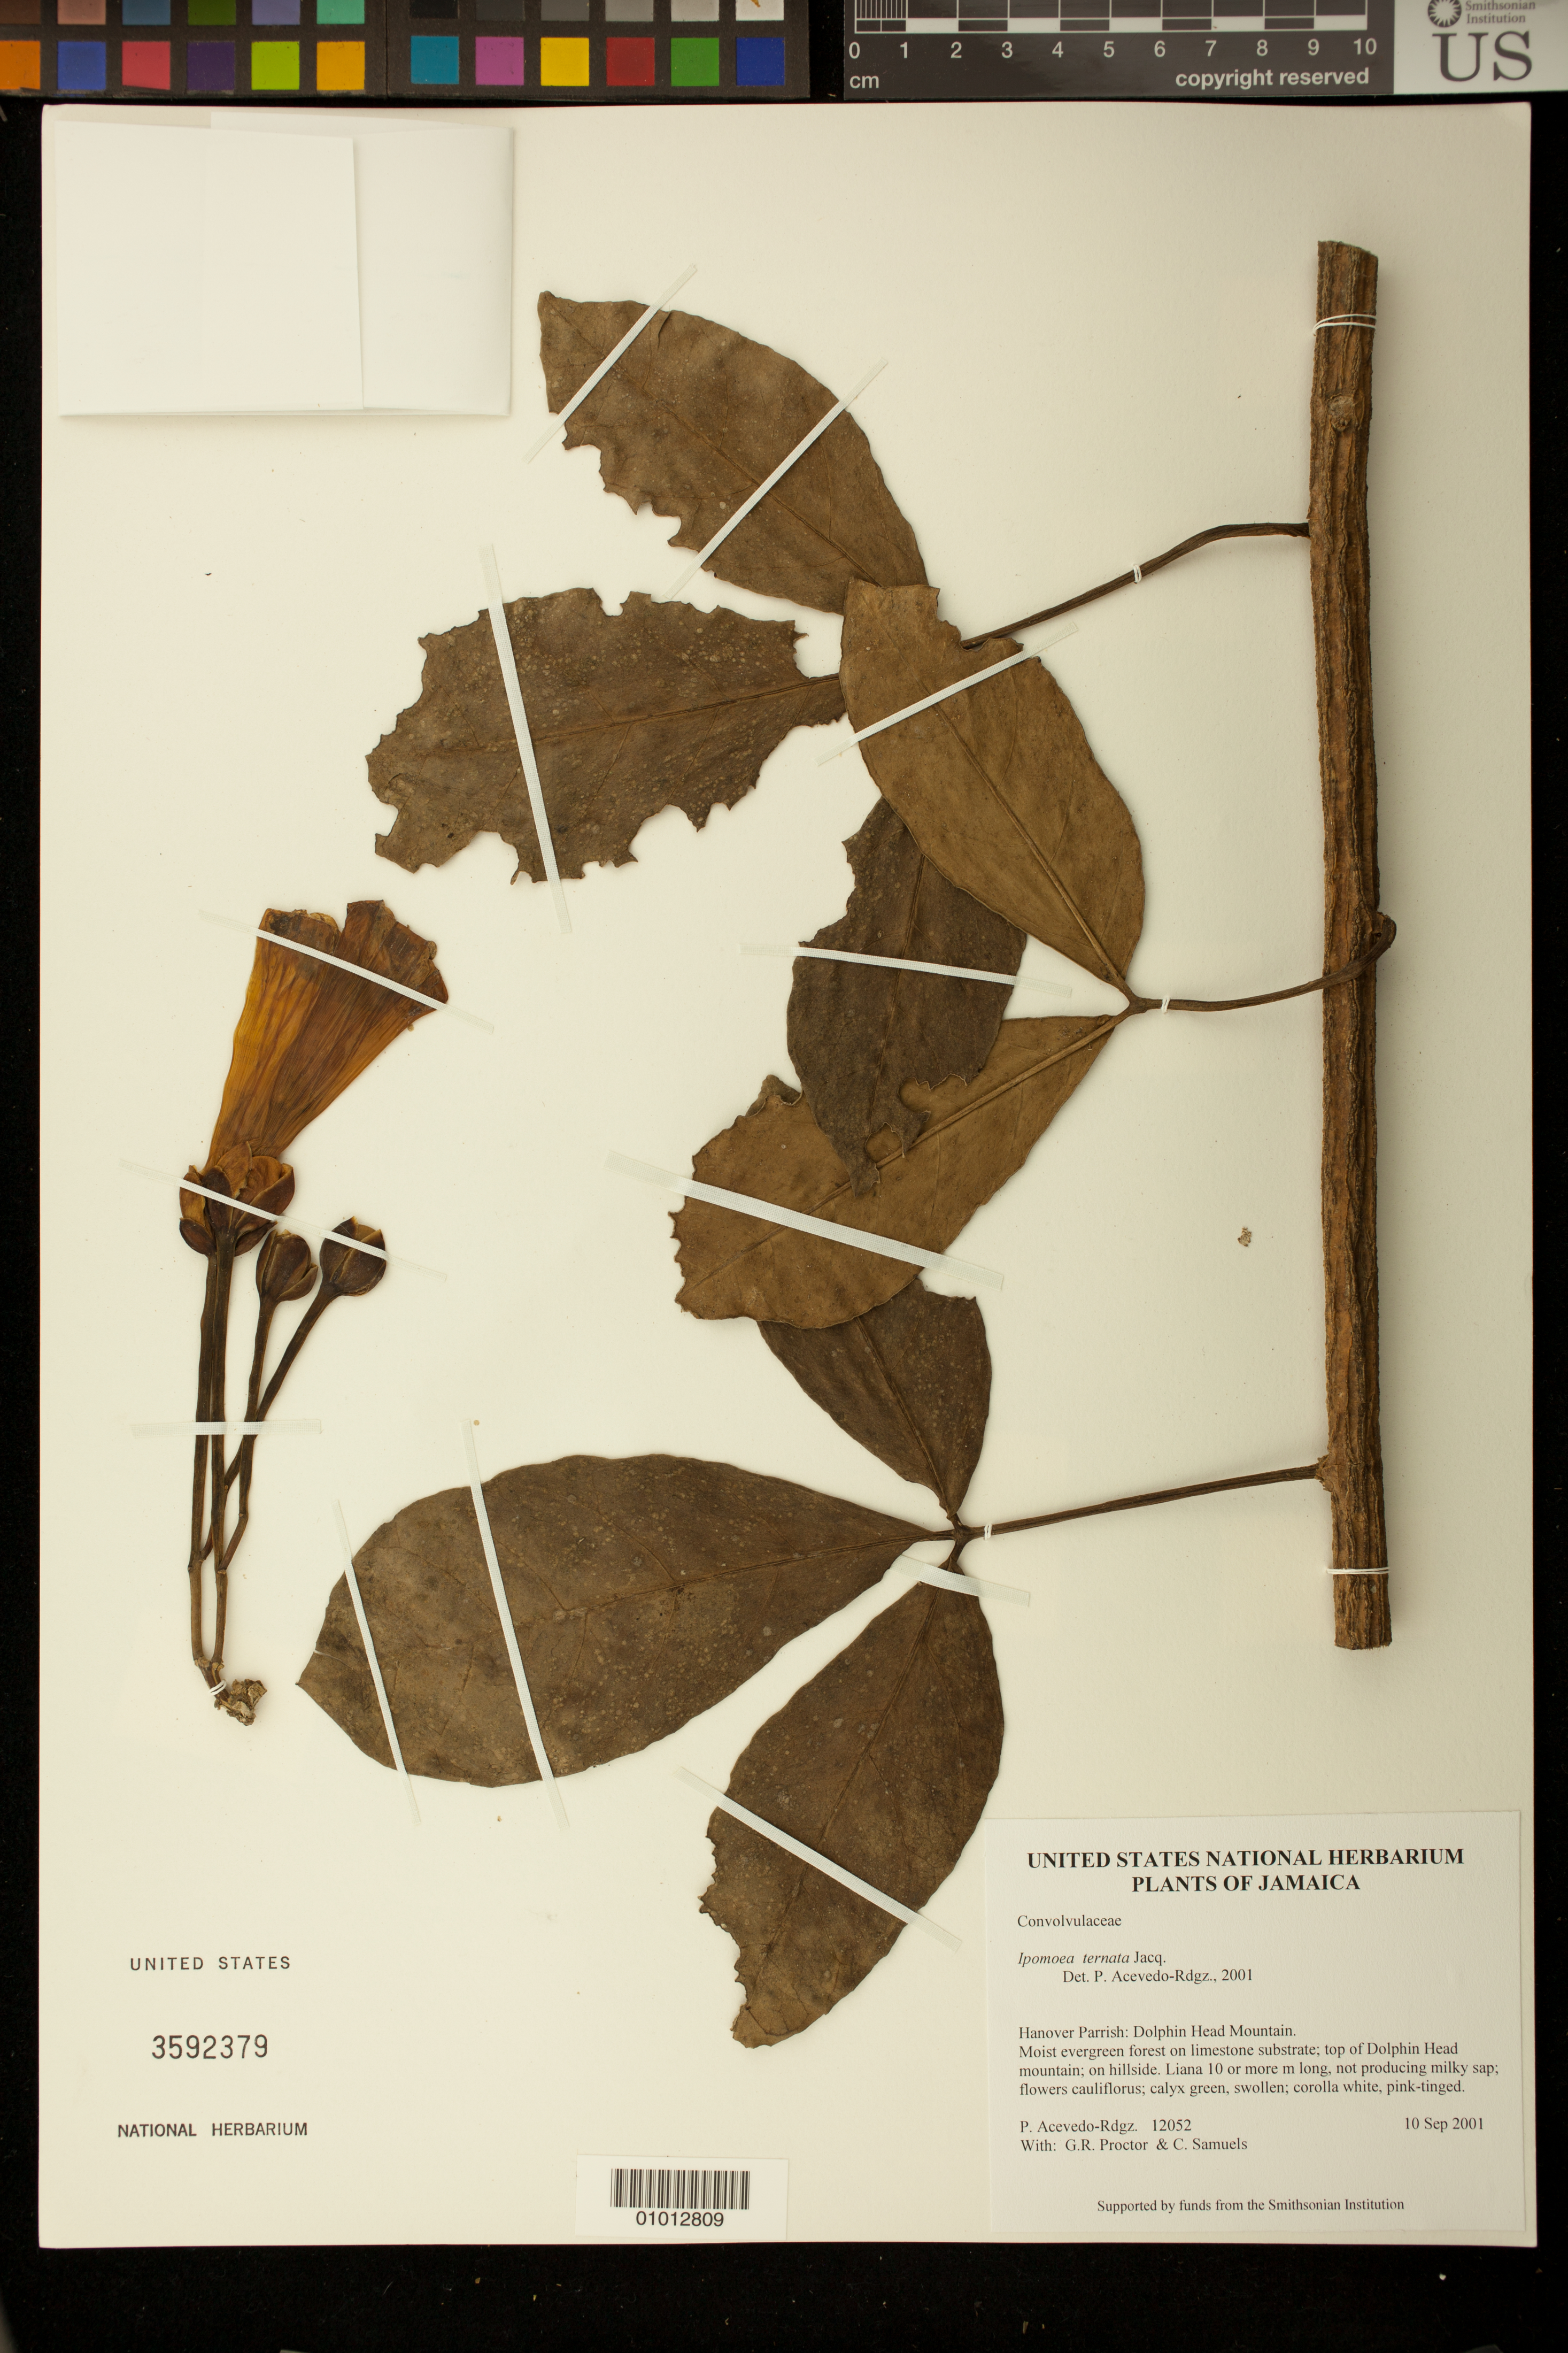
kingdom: Plantae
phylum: Tracheophyta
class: Magnoliopsida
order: Solanales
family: Convolvulaceae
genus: Ipomoea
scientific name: Ipomoea ternata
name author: Jacq.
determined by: Acevedo-Rodríguez, P., (BOT), Smithsonian Institution - National Museum of Natural History (UNITED STATES)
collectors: P. Acevedo-Rodr., G. R. Proctor & C. Samuels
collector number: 12052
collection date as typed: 10 Sep 2001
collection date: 2001-09-10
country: Jamaica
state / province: Hanover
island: Jamaica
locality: Hanover Parrish: Dolphin Head Mountain.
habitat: Moist evergreen forest on limestone substrate; top of Dolphin Head mountain; on hillside.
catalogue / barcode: US 3592379